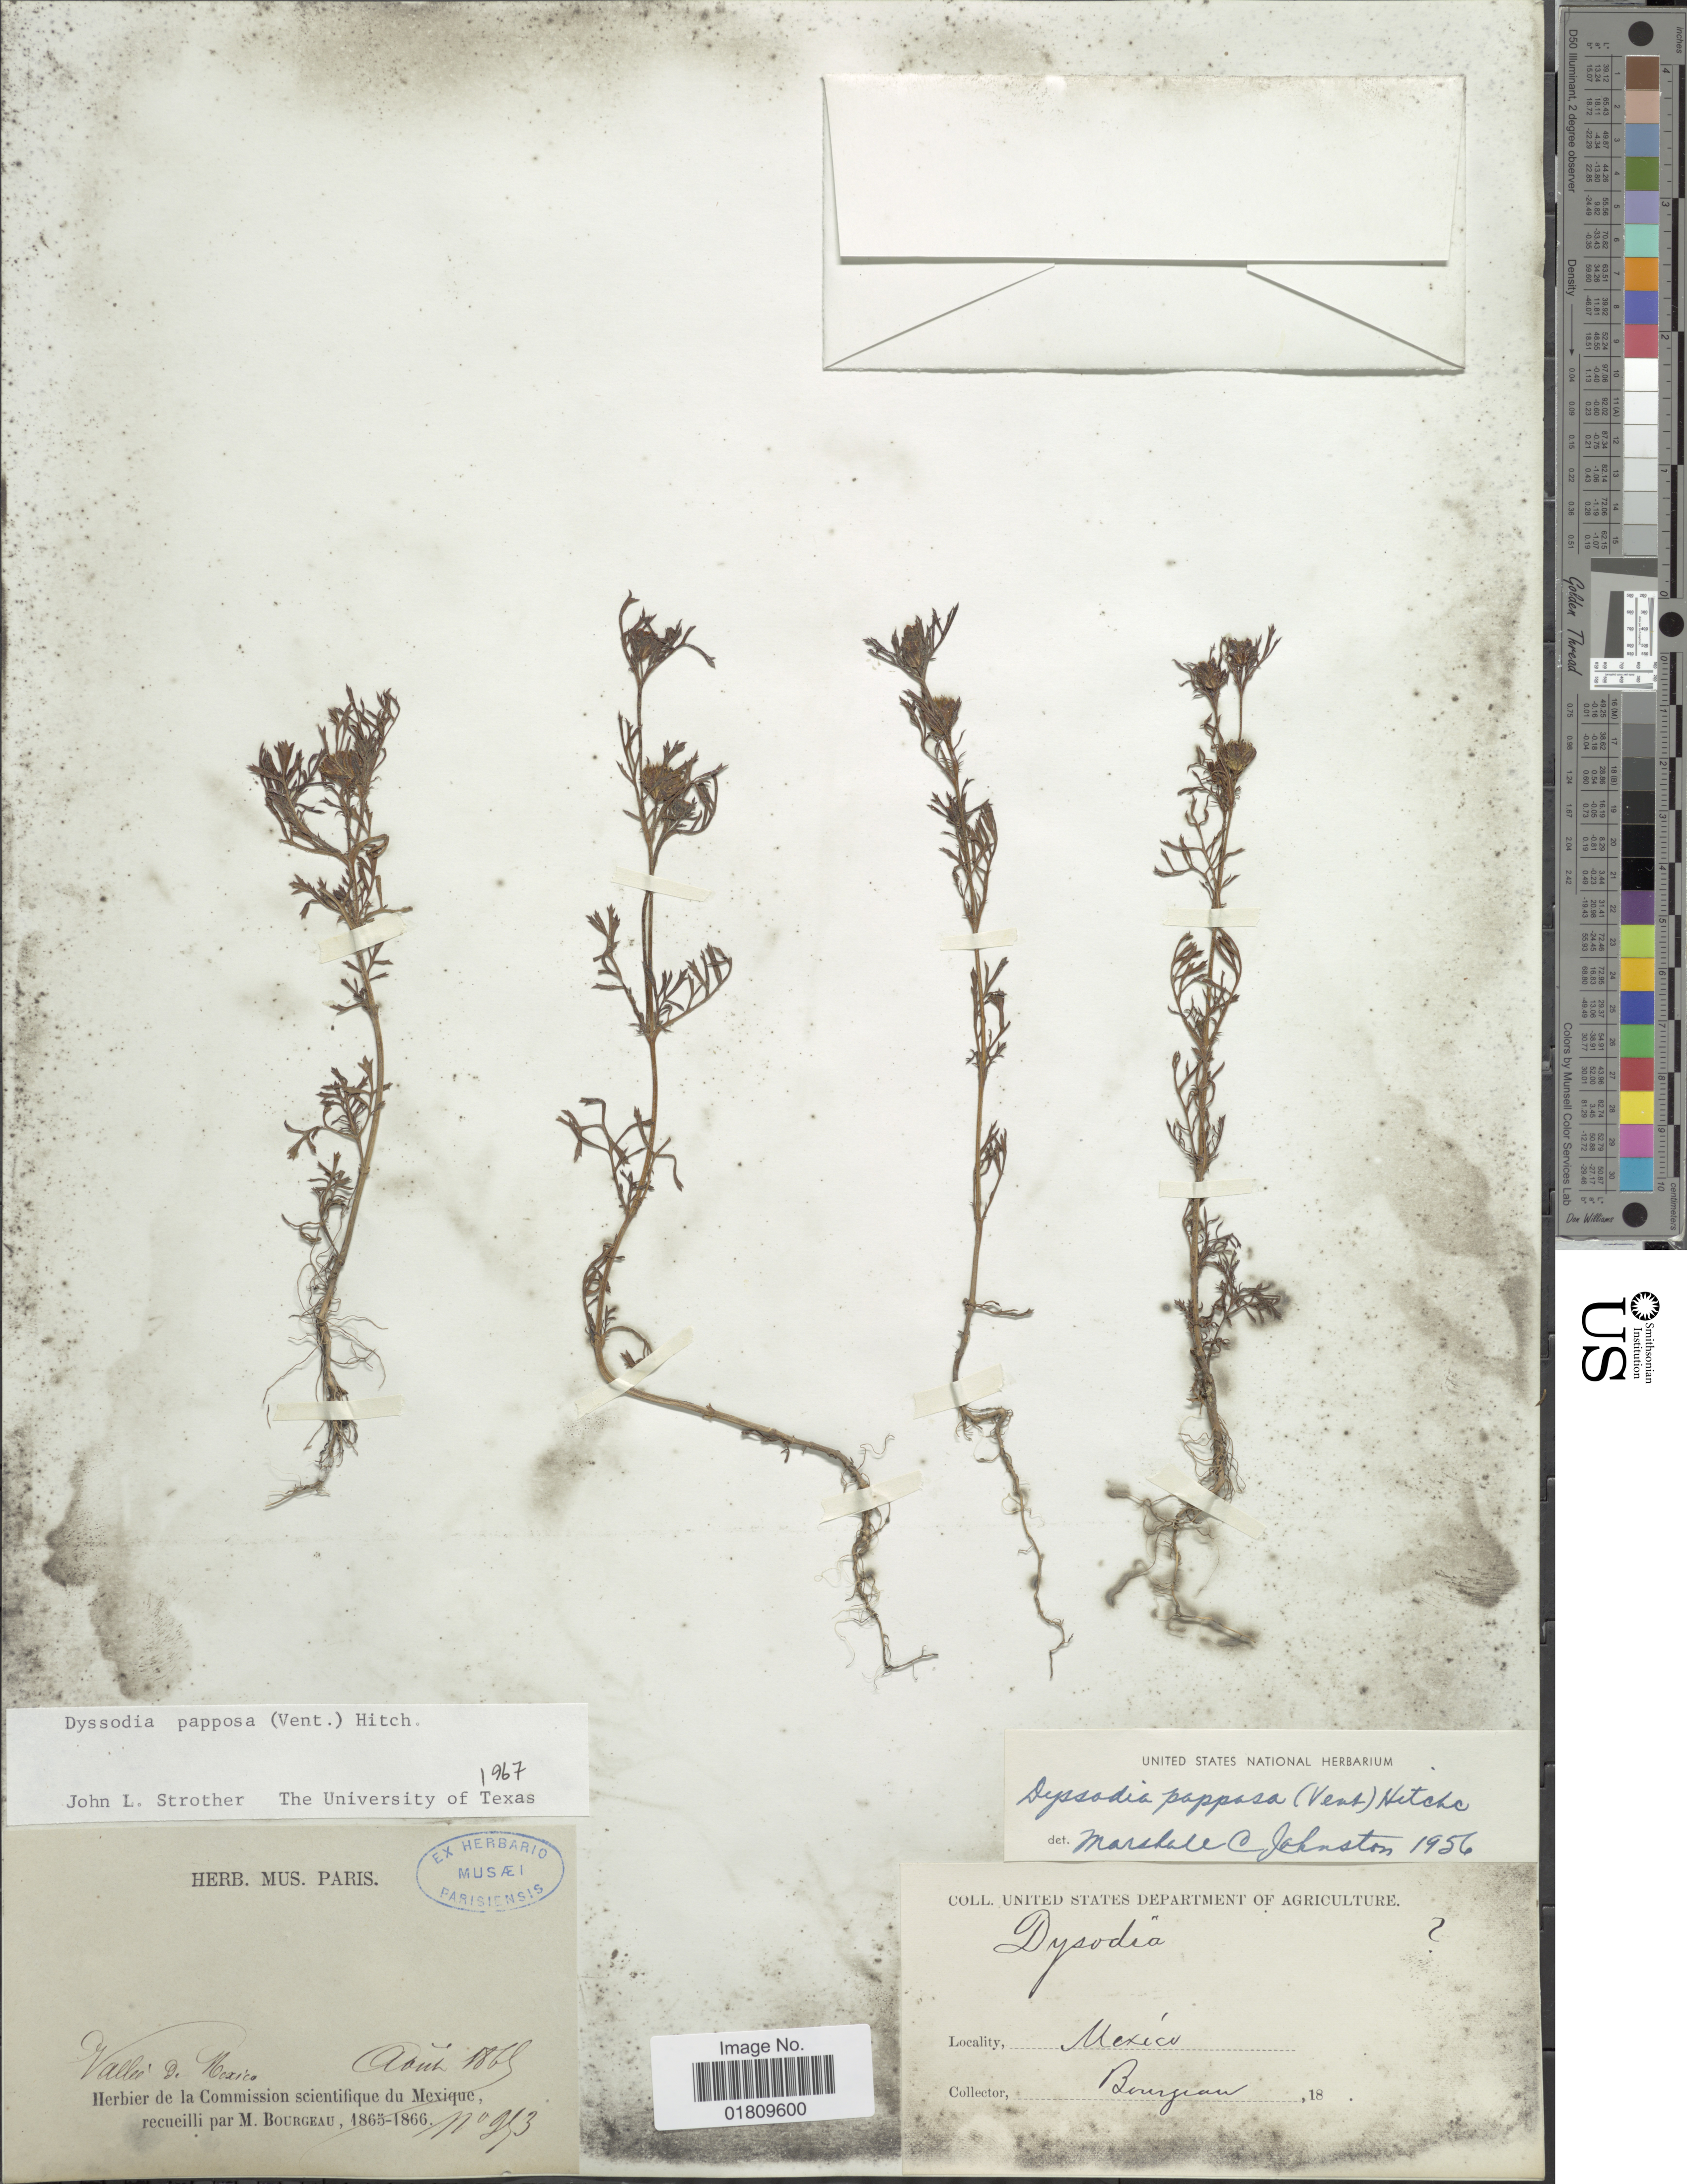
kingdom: Plantae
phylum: Tracheophyta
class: Magnoliopsida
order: Asterales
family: Asteraceae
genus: Dyssodia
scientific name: Dyssodia papposa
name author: (Vent.) Hitchc.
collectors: M. Bourgeau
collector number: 383*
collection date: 1868-09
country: Mexico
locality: Vallé de Mexico